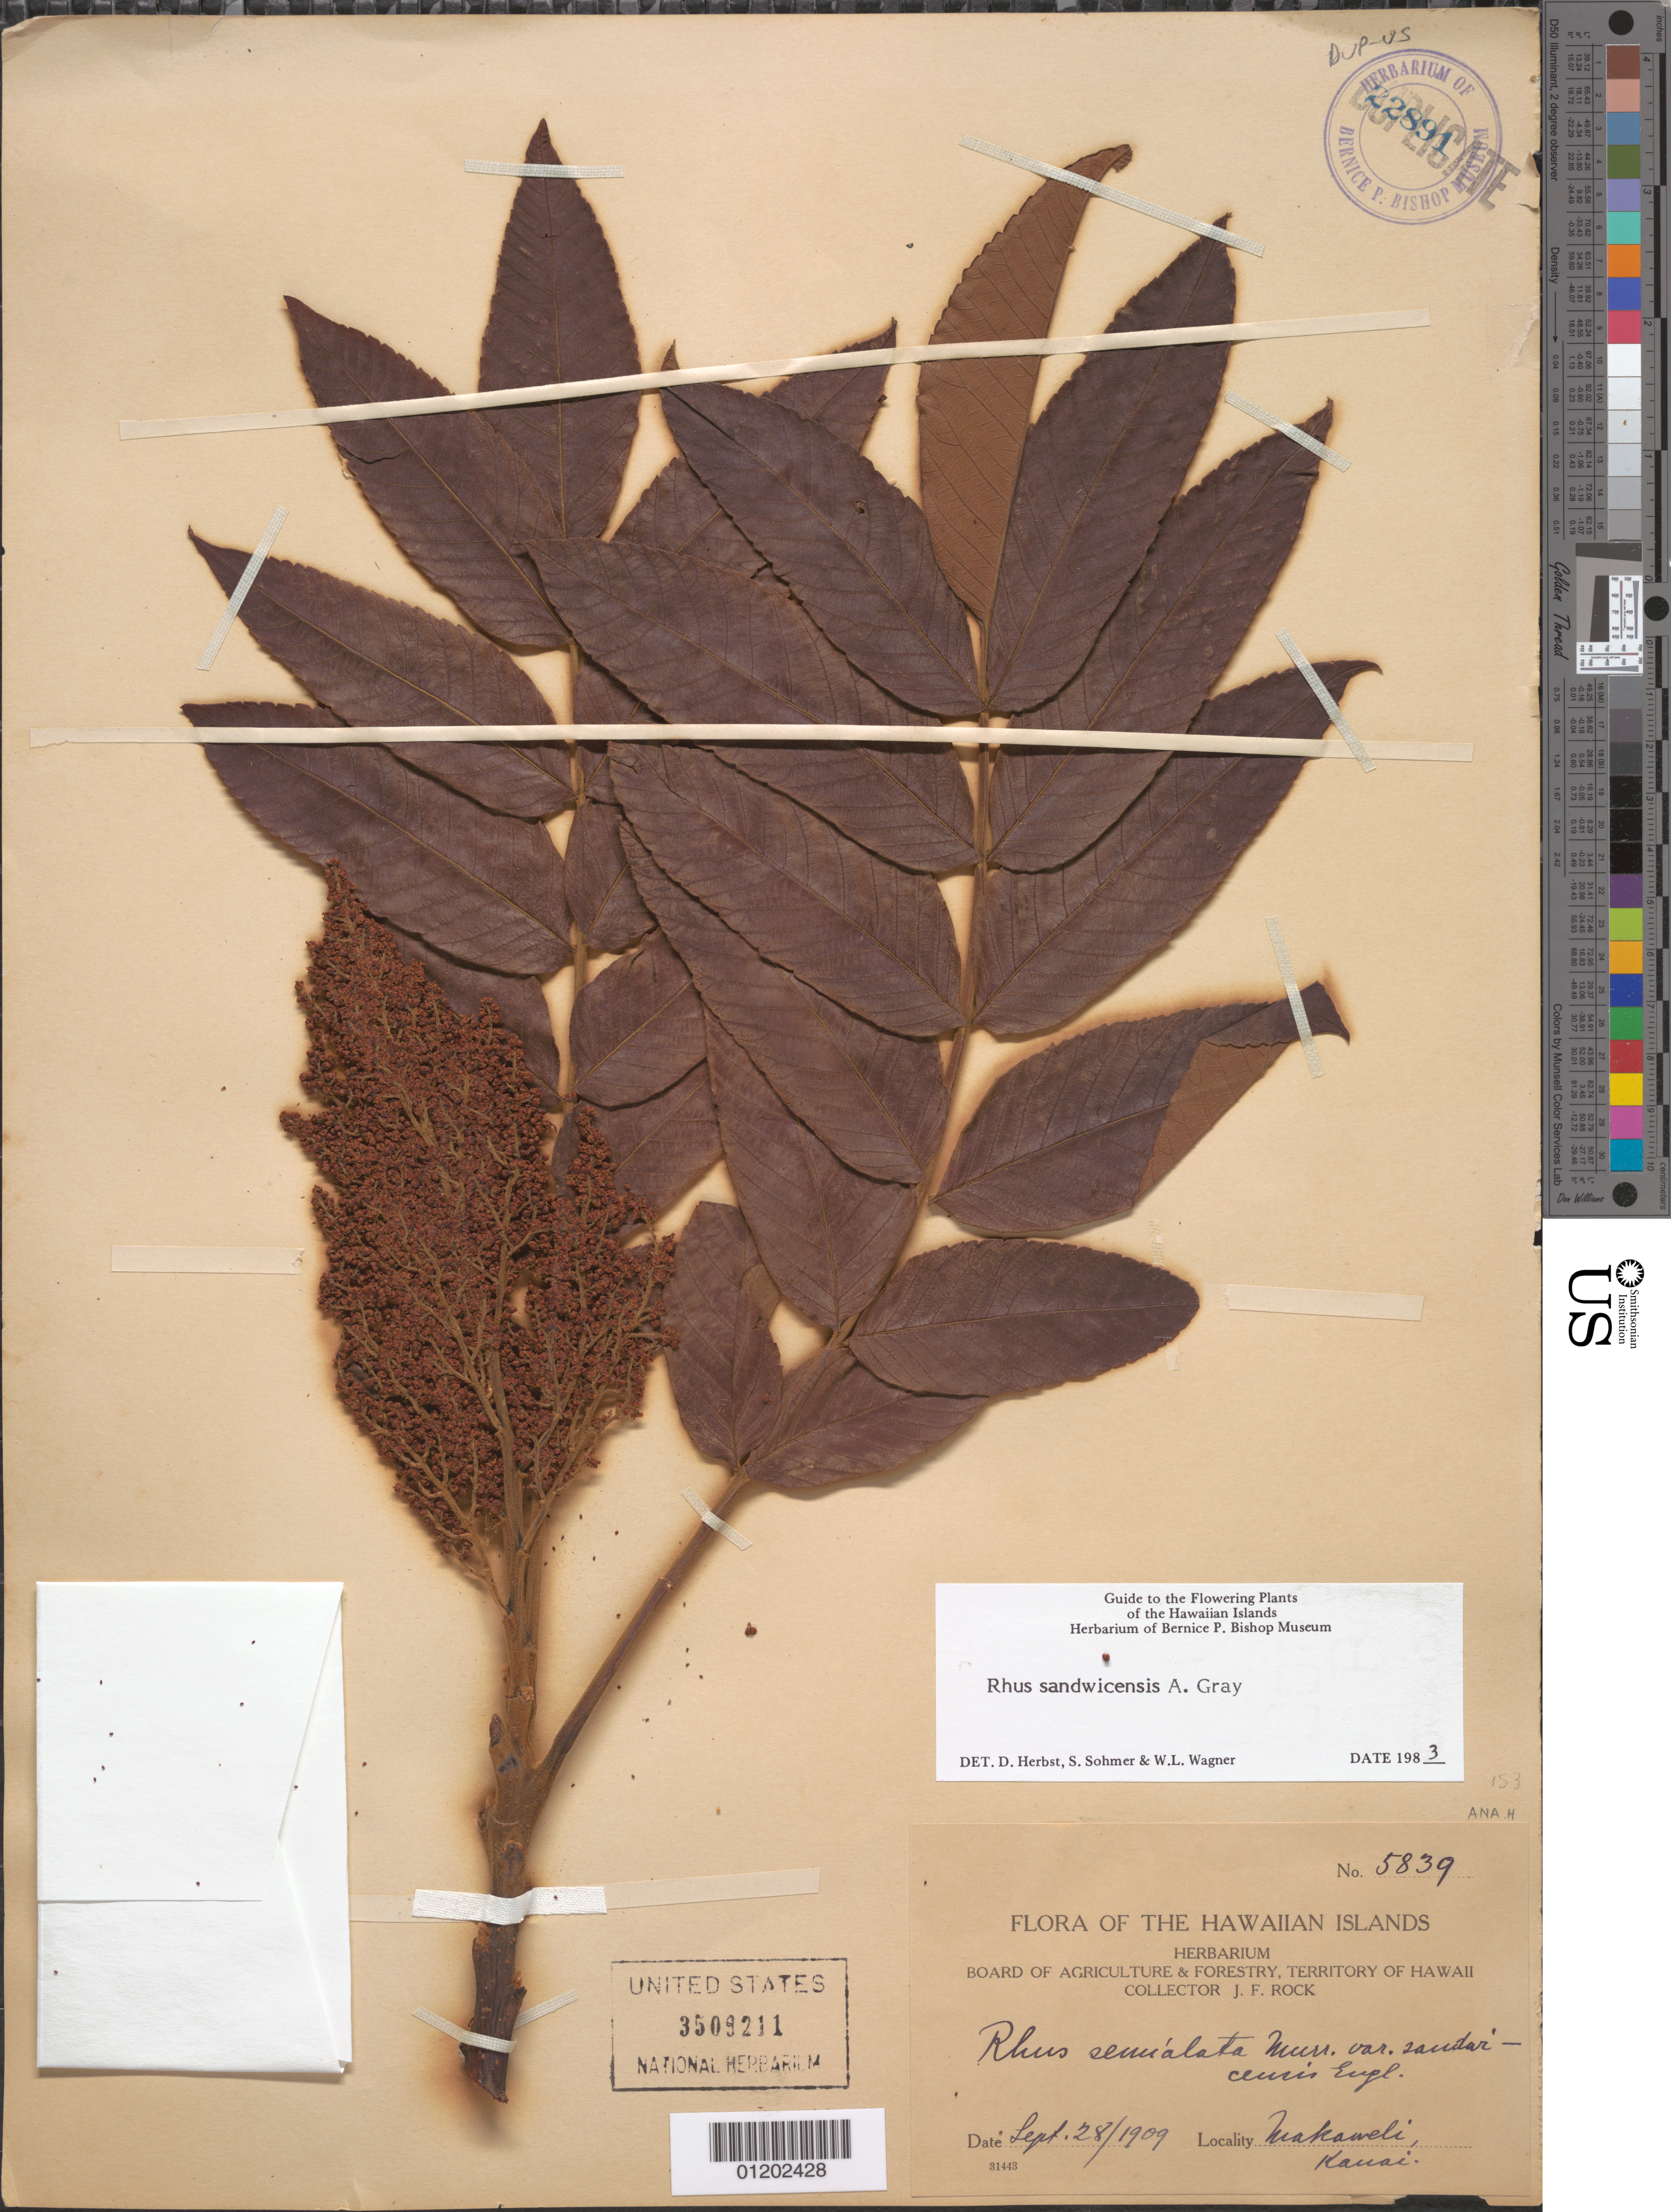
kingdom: Plantae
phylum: Tracheophyta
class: Magnoliopsida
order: Sapindales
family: Anacardiaceae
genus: Rhus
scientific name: Rhus sandwicensis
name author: A. Gray in Wilkes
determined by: Herbst, D. R.; Sohmer, S. H.; Wagner, W. L.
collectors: J. F. Rock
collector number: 5839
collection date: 1909-09-28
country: United States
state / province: Hawaii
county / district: Kauai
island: Kaua'i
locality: Makaweli.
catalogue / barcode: US 3509211